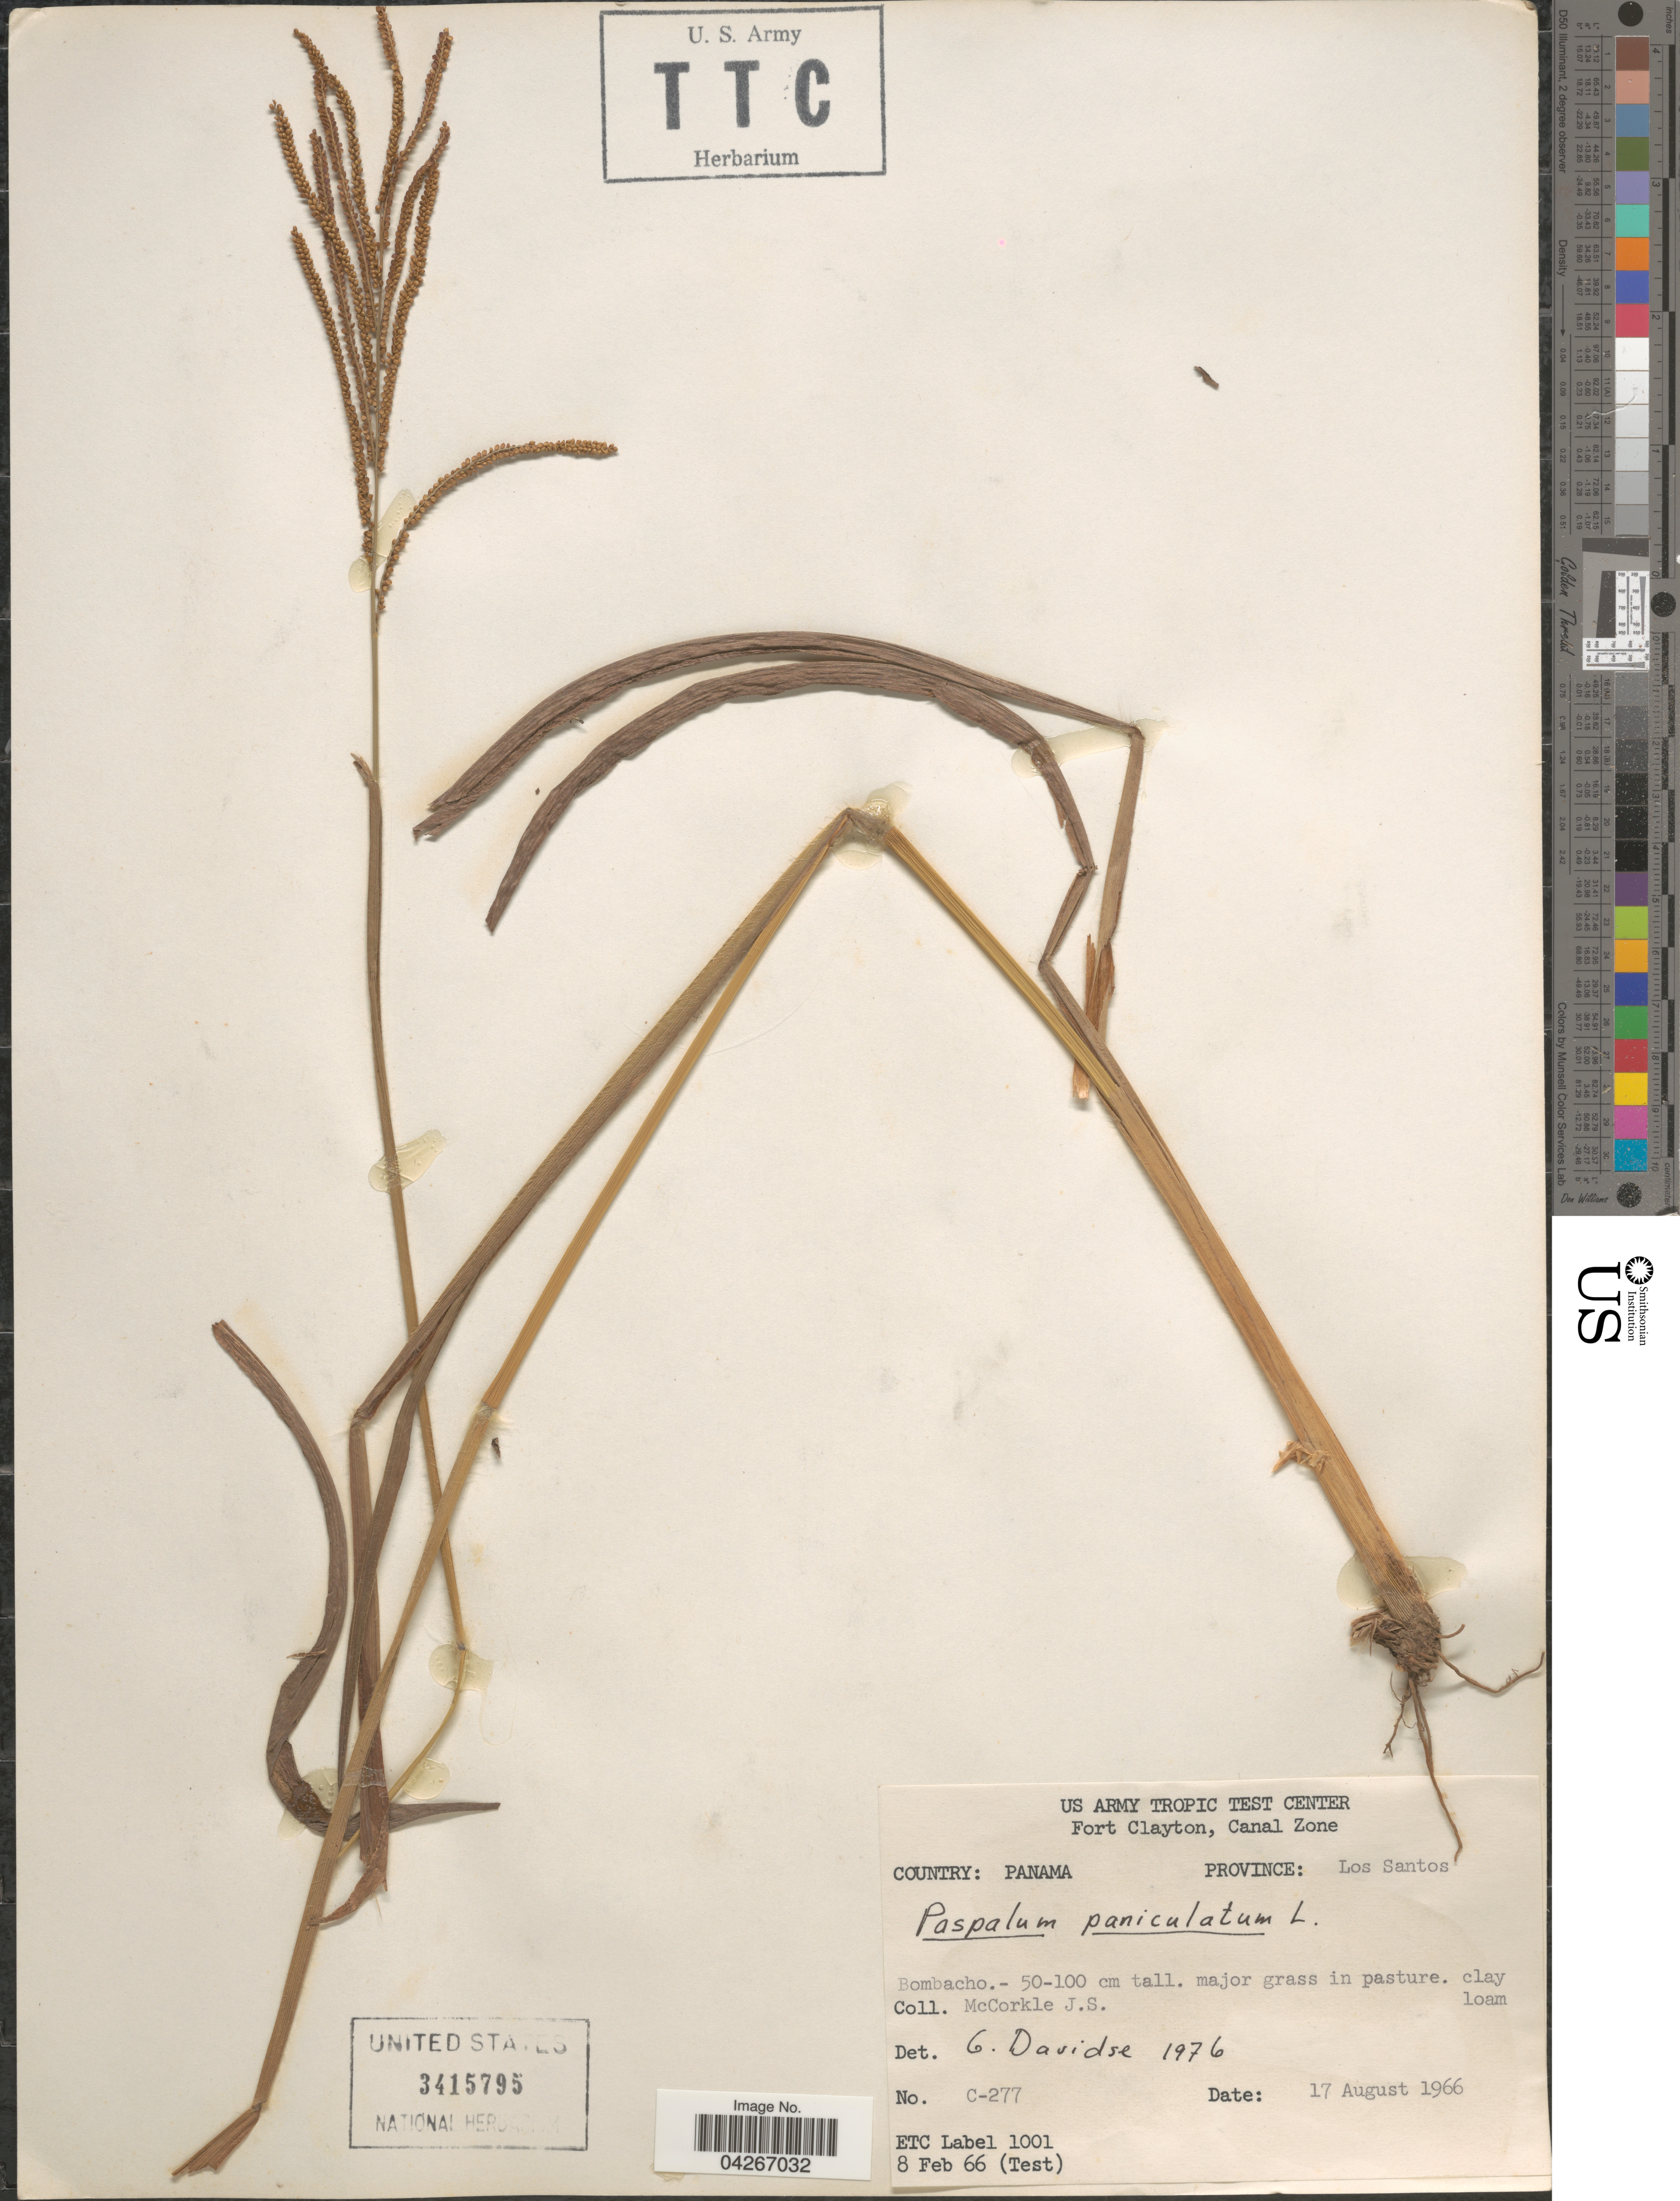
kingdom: Plantae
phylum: Tracheophyta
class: Liliopsida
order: Poales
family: Poaceae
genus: Paspalum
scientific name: Paspalum paniculatum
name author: L.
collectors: J. McCorkle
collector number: C-277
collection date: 1966-08-17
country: Panama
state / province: Los Santos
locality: Bombacho.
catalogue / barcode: US 3415795